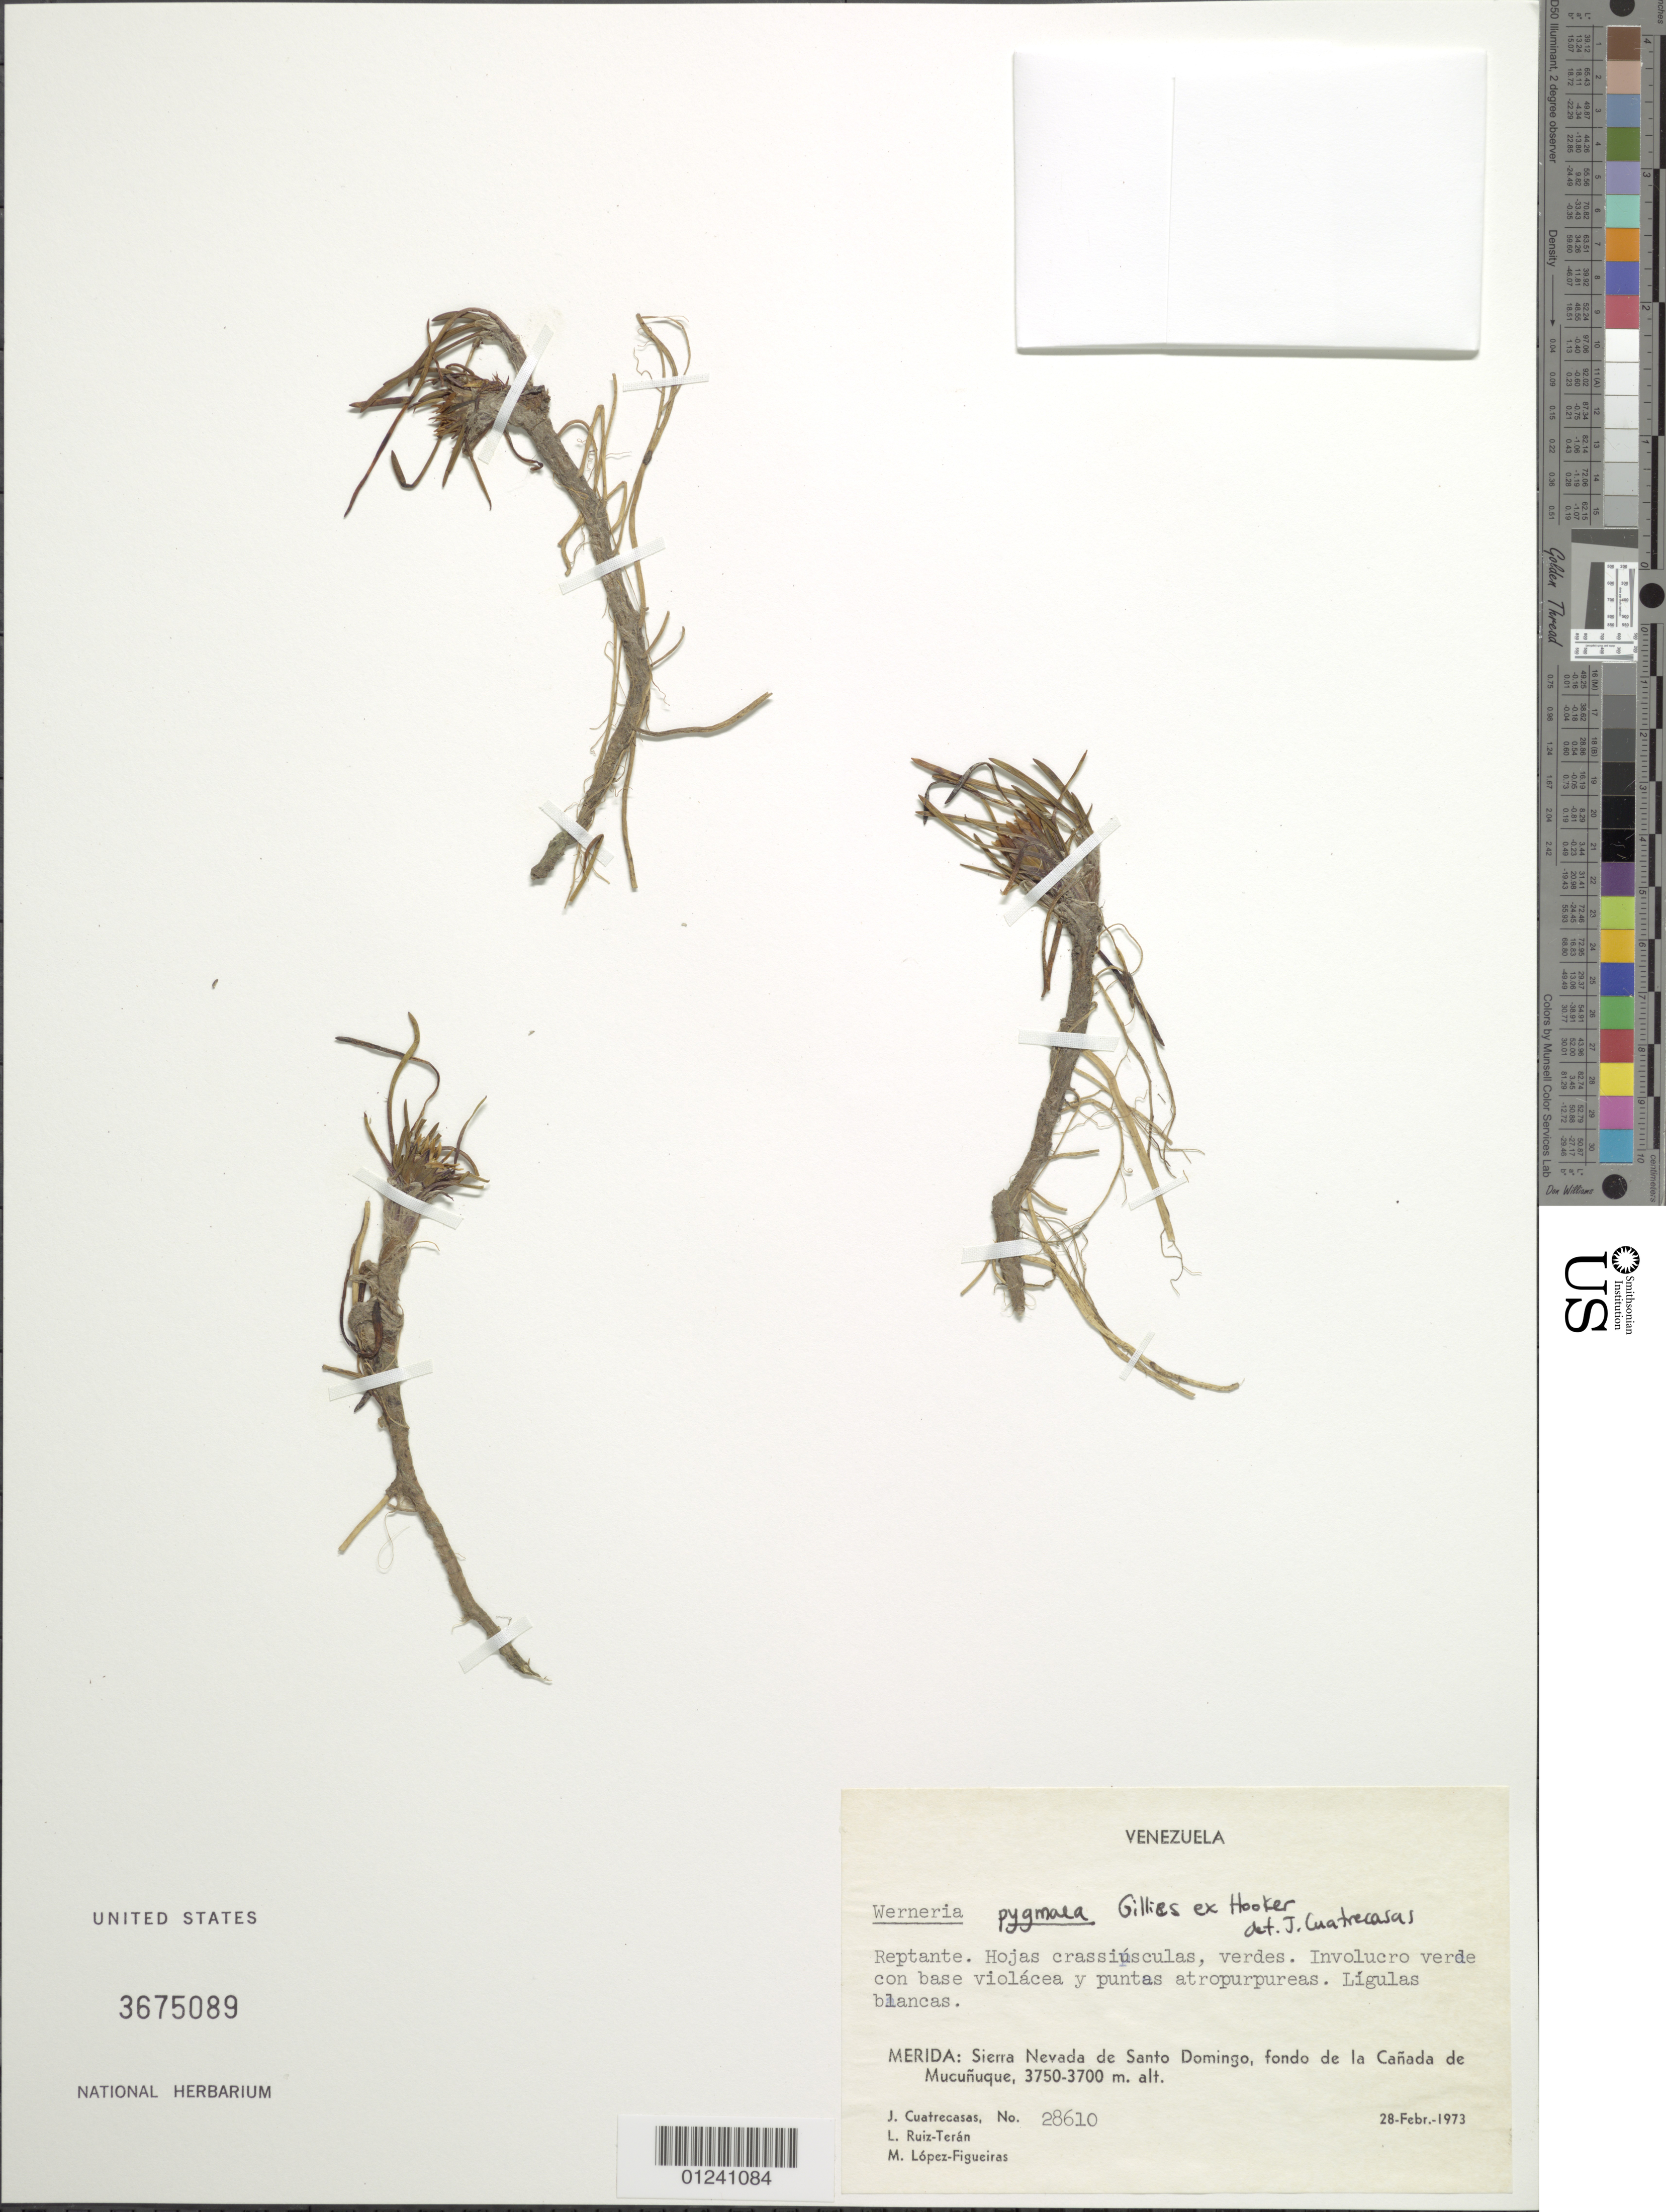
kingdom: Plantae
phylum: Tracheophyta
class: Magnoliopsida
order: Asterales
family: Asteraceae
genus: Werneria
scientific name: Werneria pygmaea complex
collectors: J. Cuatrecasas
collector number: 28610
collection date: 1973-02-28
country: Venezuela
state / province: Mérida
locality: Sierra Nevada de Santo Domingo, fondo de las Cañada de Mucuñuque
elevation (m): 3700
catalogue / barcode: US 3675089